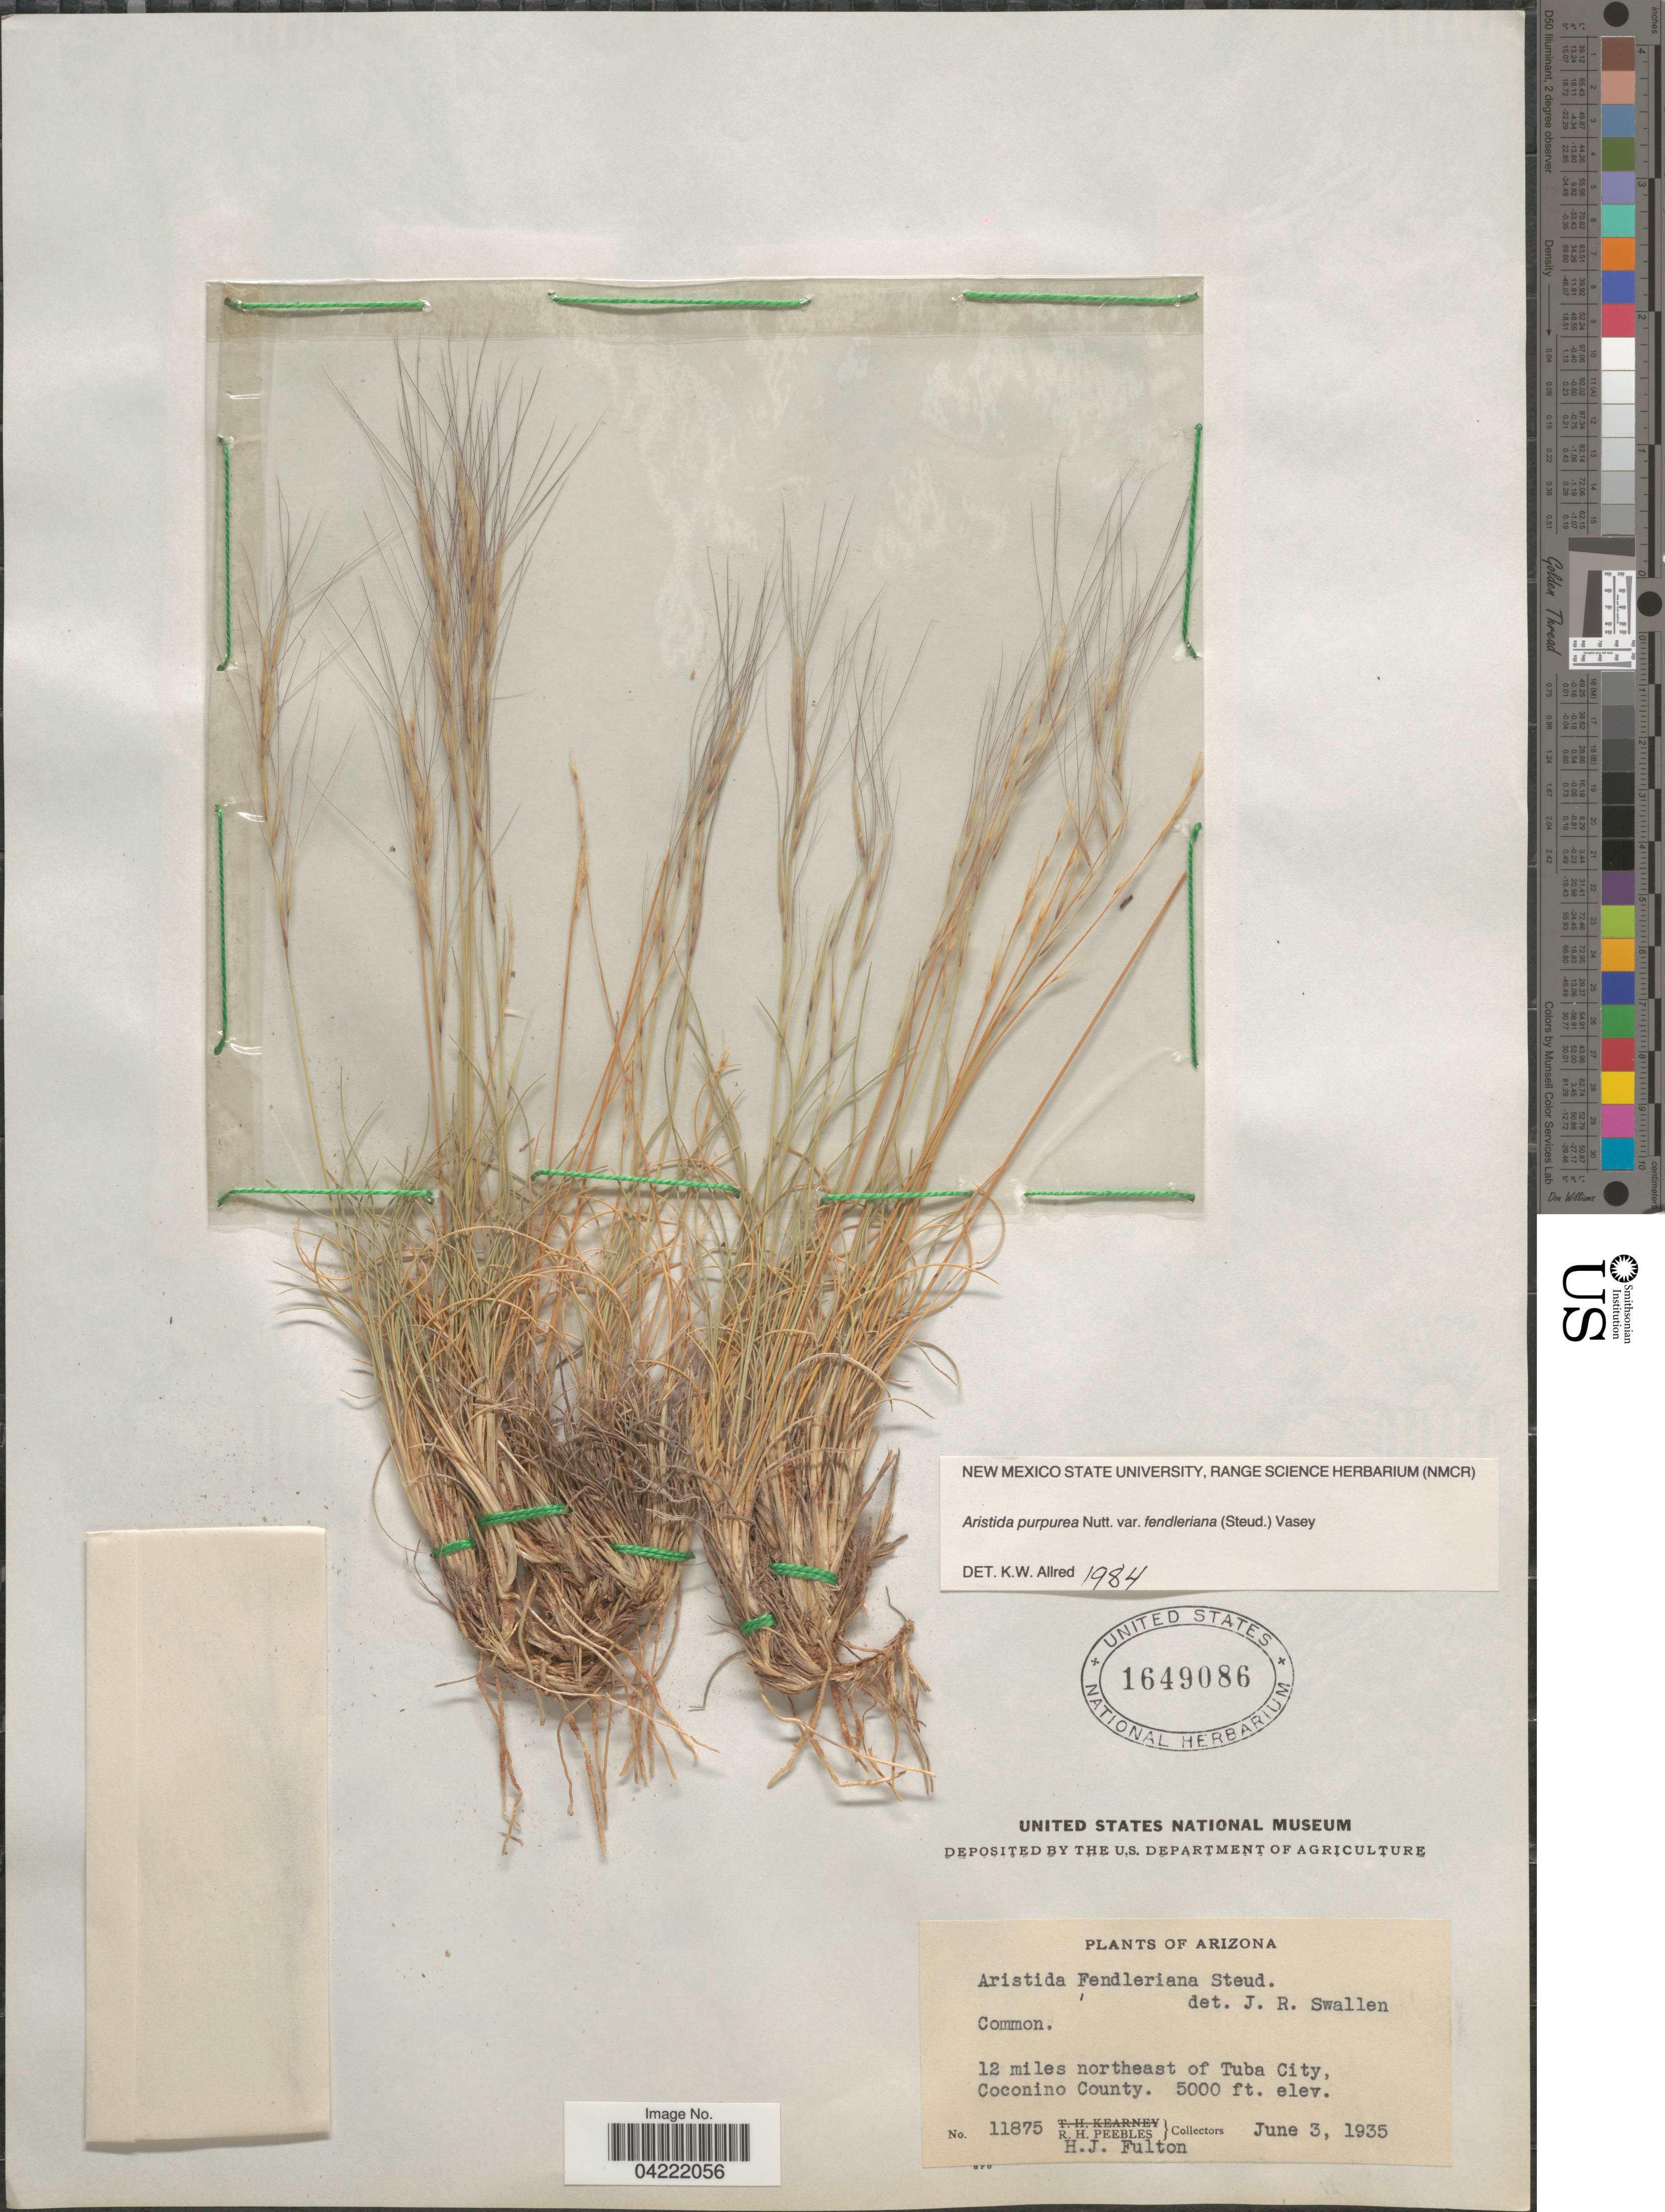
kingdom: Plantae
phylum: Tracheophyta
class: Liliopsida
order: Poales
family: Poaceae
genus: Aristida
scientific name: Aristida purpurea var. fendleriana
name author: (Steud.) Vasey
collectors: R. H. Peebles & H. Fulton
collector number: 11875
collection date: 1935-06-03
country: United States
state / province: Arizona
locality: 12 miles northeast of Tuba City, Coconino County.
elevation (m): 1524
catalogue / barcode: US 1649086